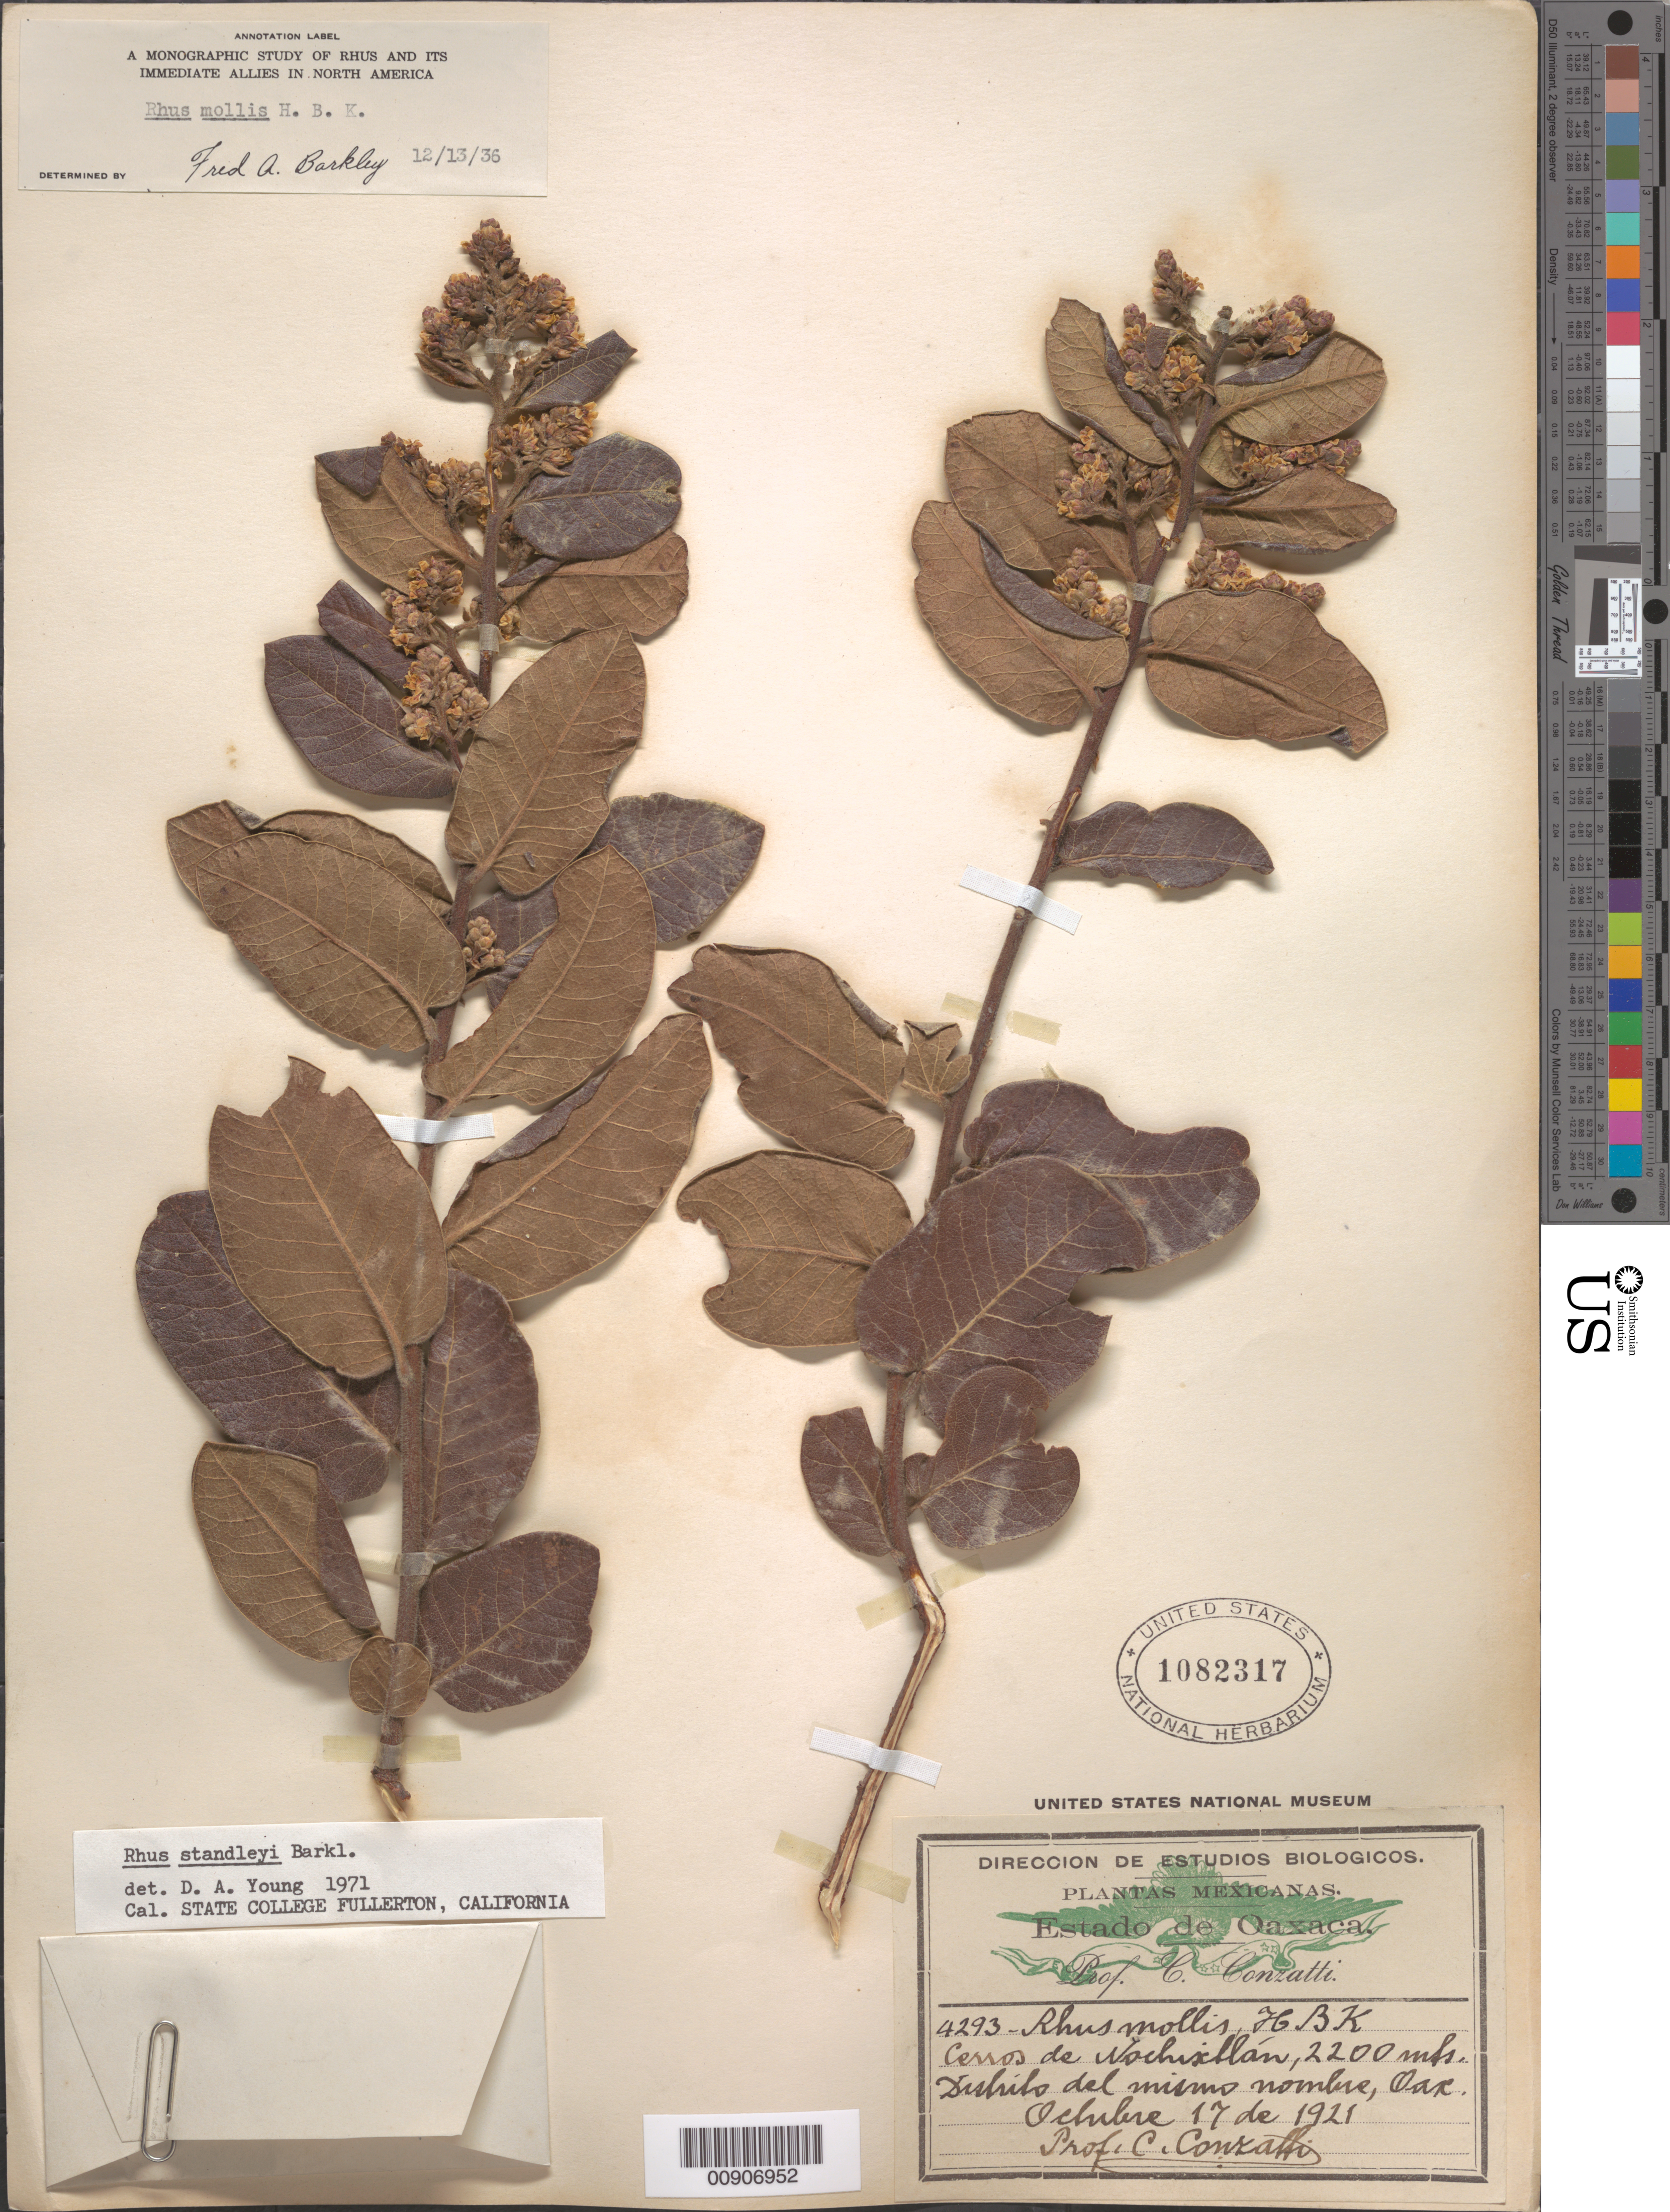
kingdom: Plantae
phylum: Tracheophyta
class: Magnoliopsida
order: Sapindales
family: Anacardiaceae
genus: Rhus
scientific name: Rhus standleyi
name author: F.A. Barkley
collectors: C. Conzatti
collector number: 4293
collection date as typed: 17 Oct 1921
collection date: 1921-10-17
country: Mexico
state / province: Oaxaca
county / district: Nochixtlán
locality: Cerros de Nochixtlán. Distrito del mismo nombre, Oaxaca.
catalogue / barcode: US 1082317